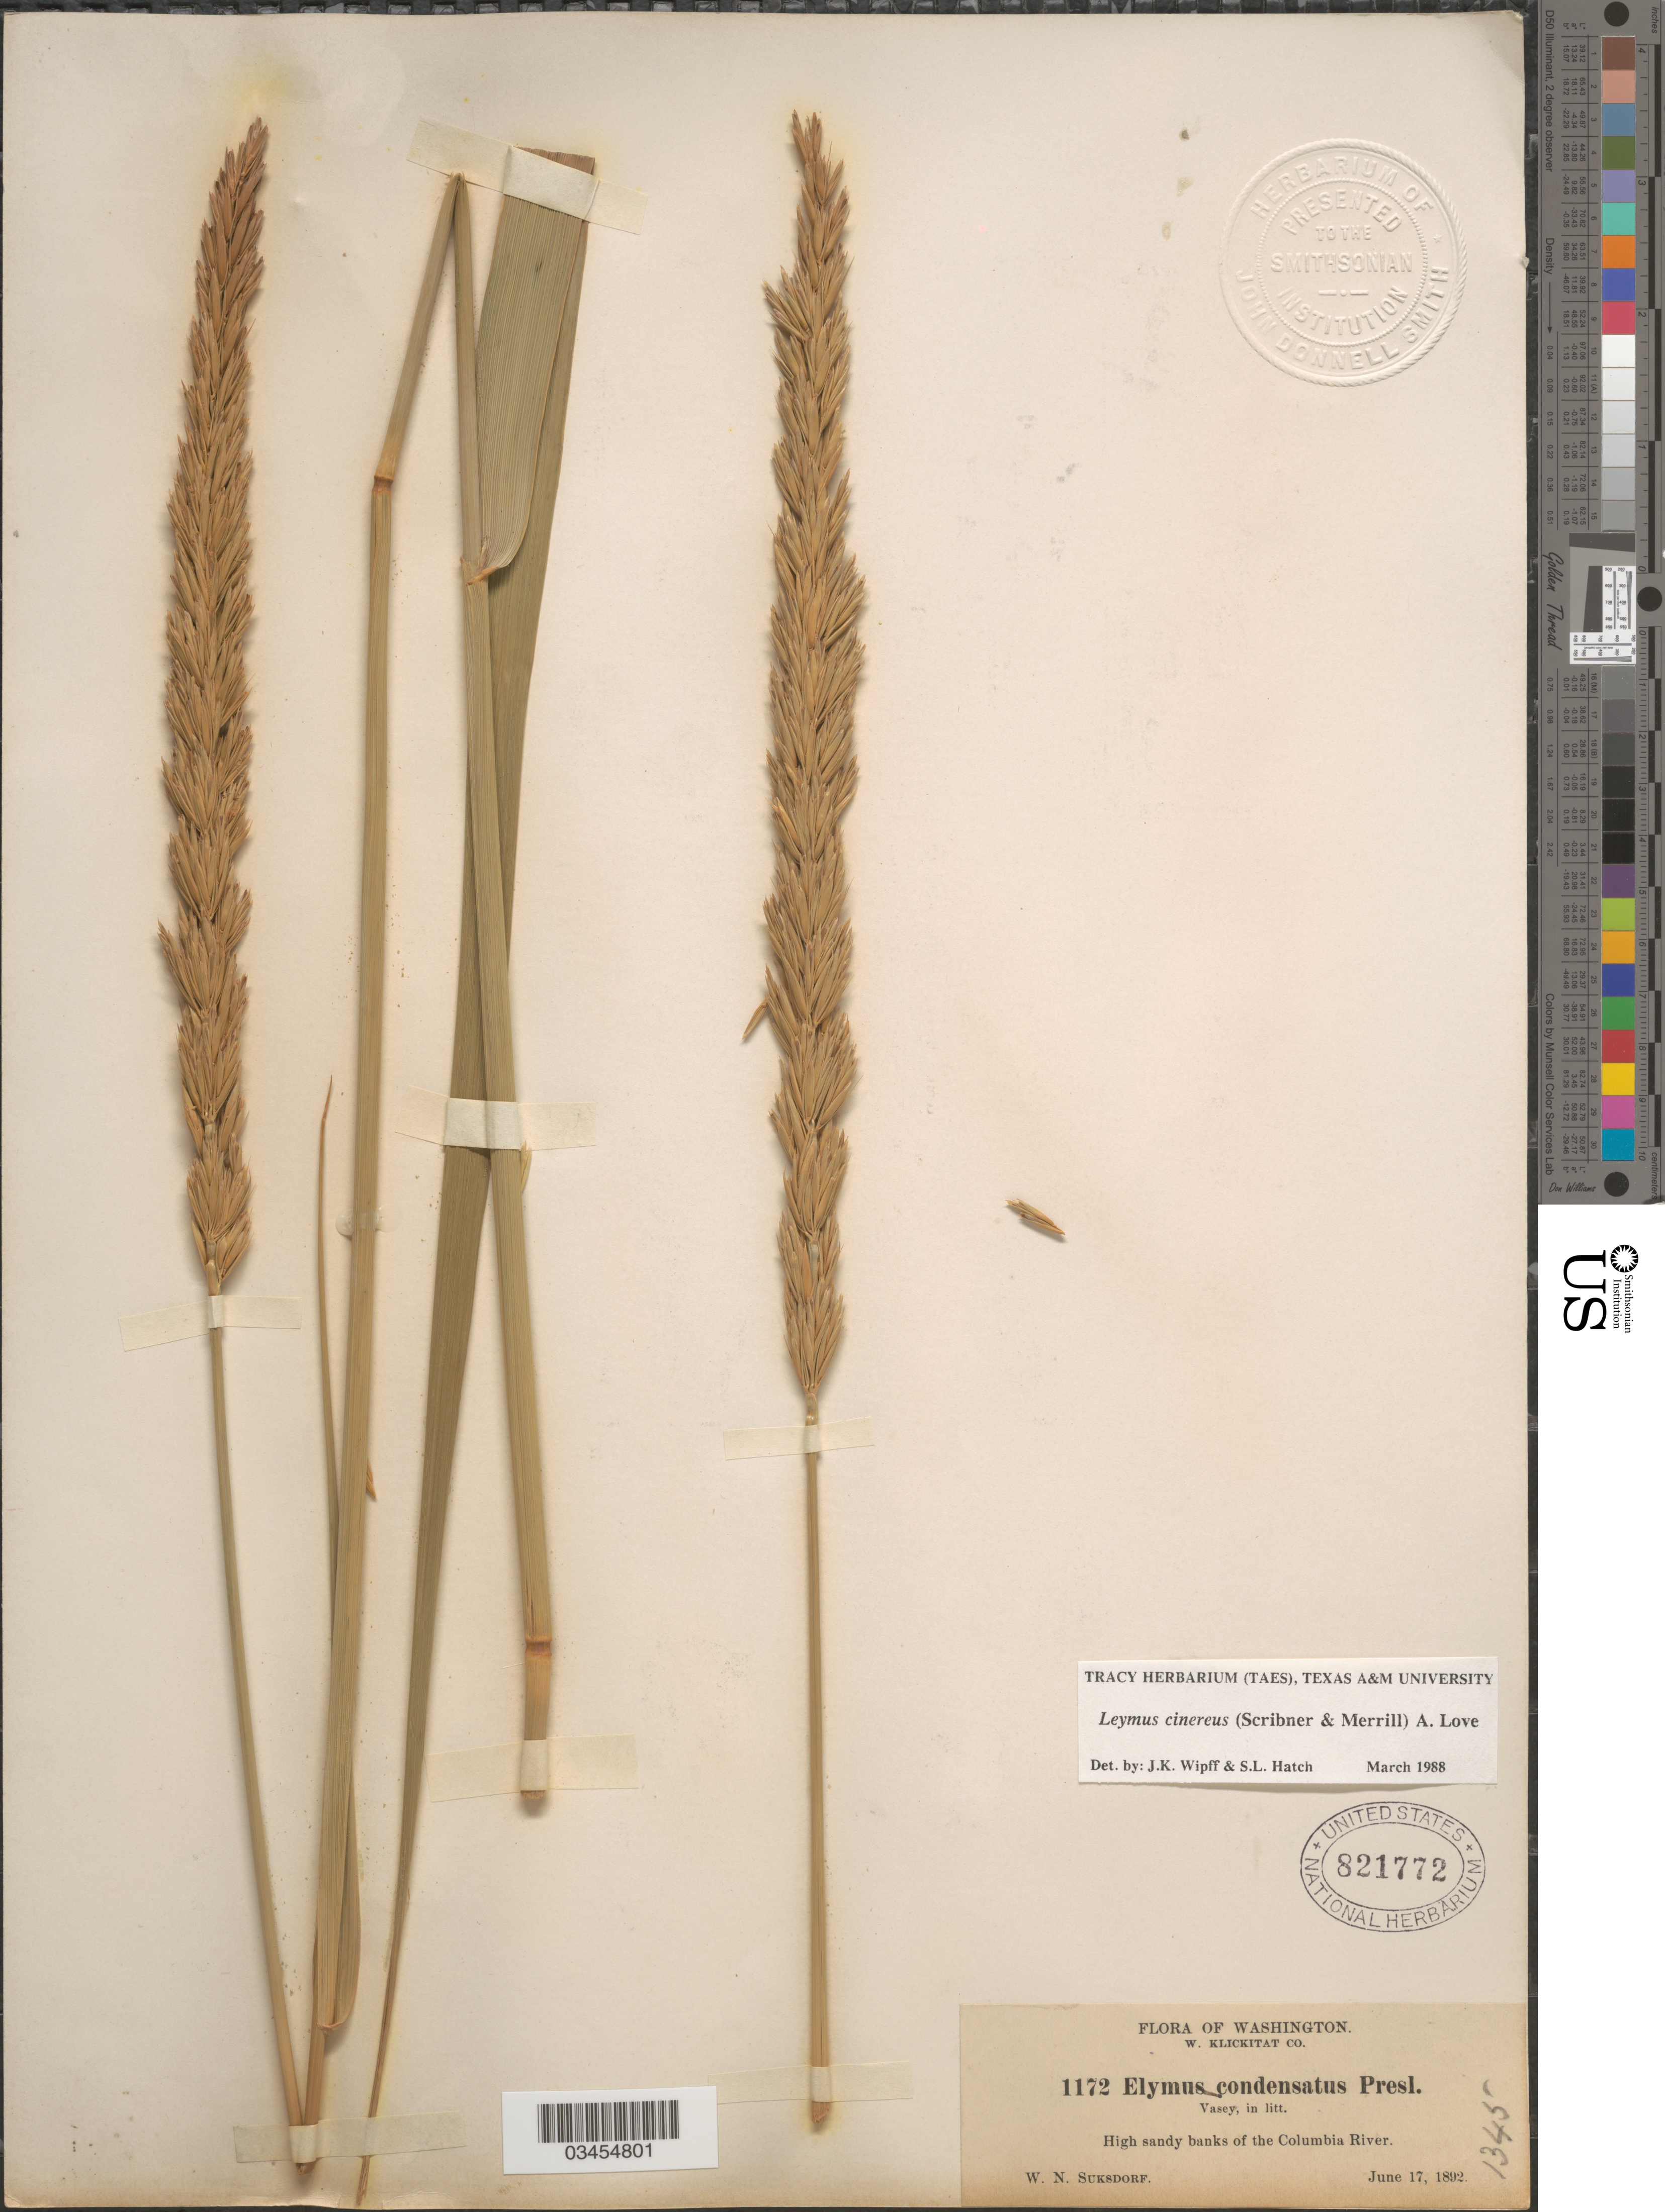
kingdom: Plantae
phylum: Tracheophyta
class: Liliopsida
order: Poales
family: Poaceae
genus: Leymus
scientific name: Leymus cinereus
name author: (Scribn. & Merr.) Á. Löve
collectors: W. N. Suksdorf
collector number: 1172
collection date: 1892-06-17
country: United States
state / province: Washington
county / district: Klickitat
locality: W. Klickitat Co. High sandy banks of the Columbia River.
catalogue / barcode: US 821772